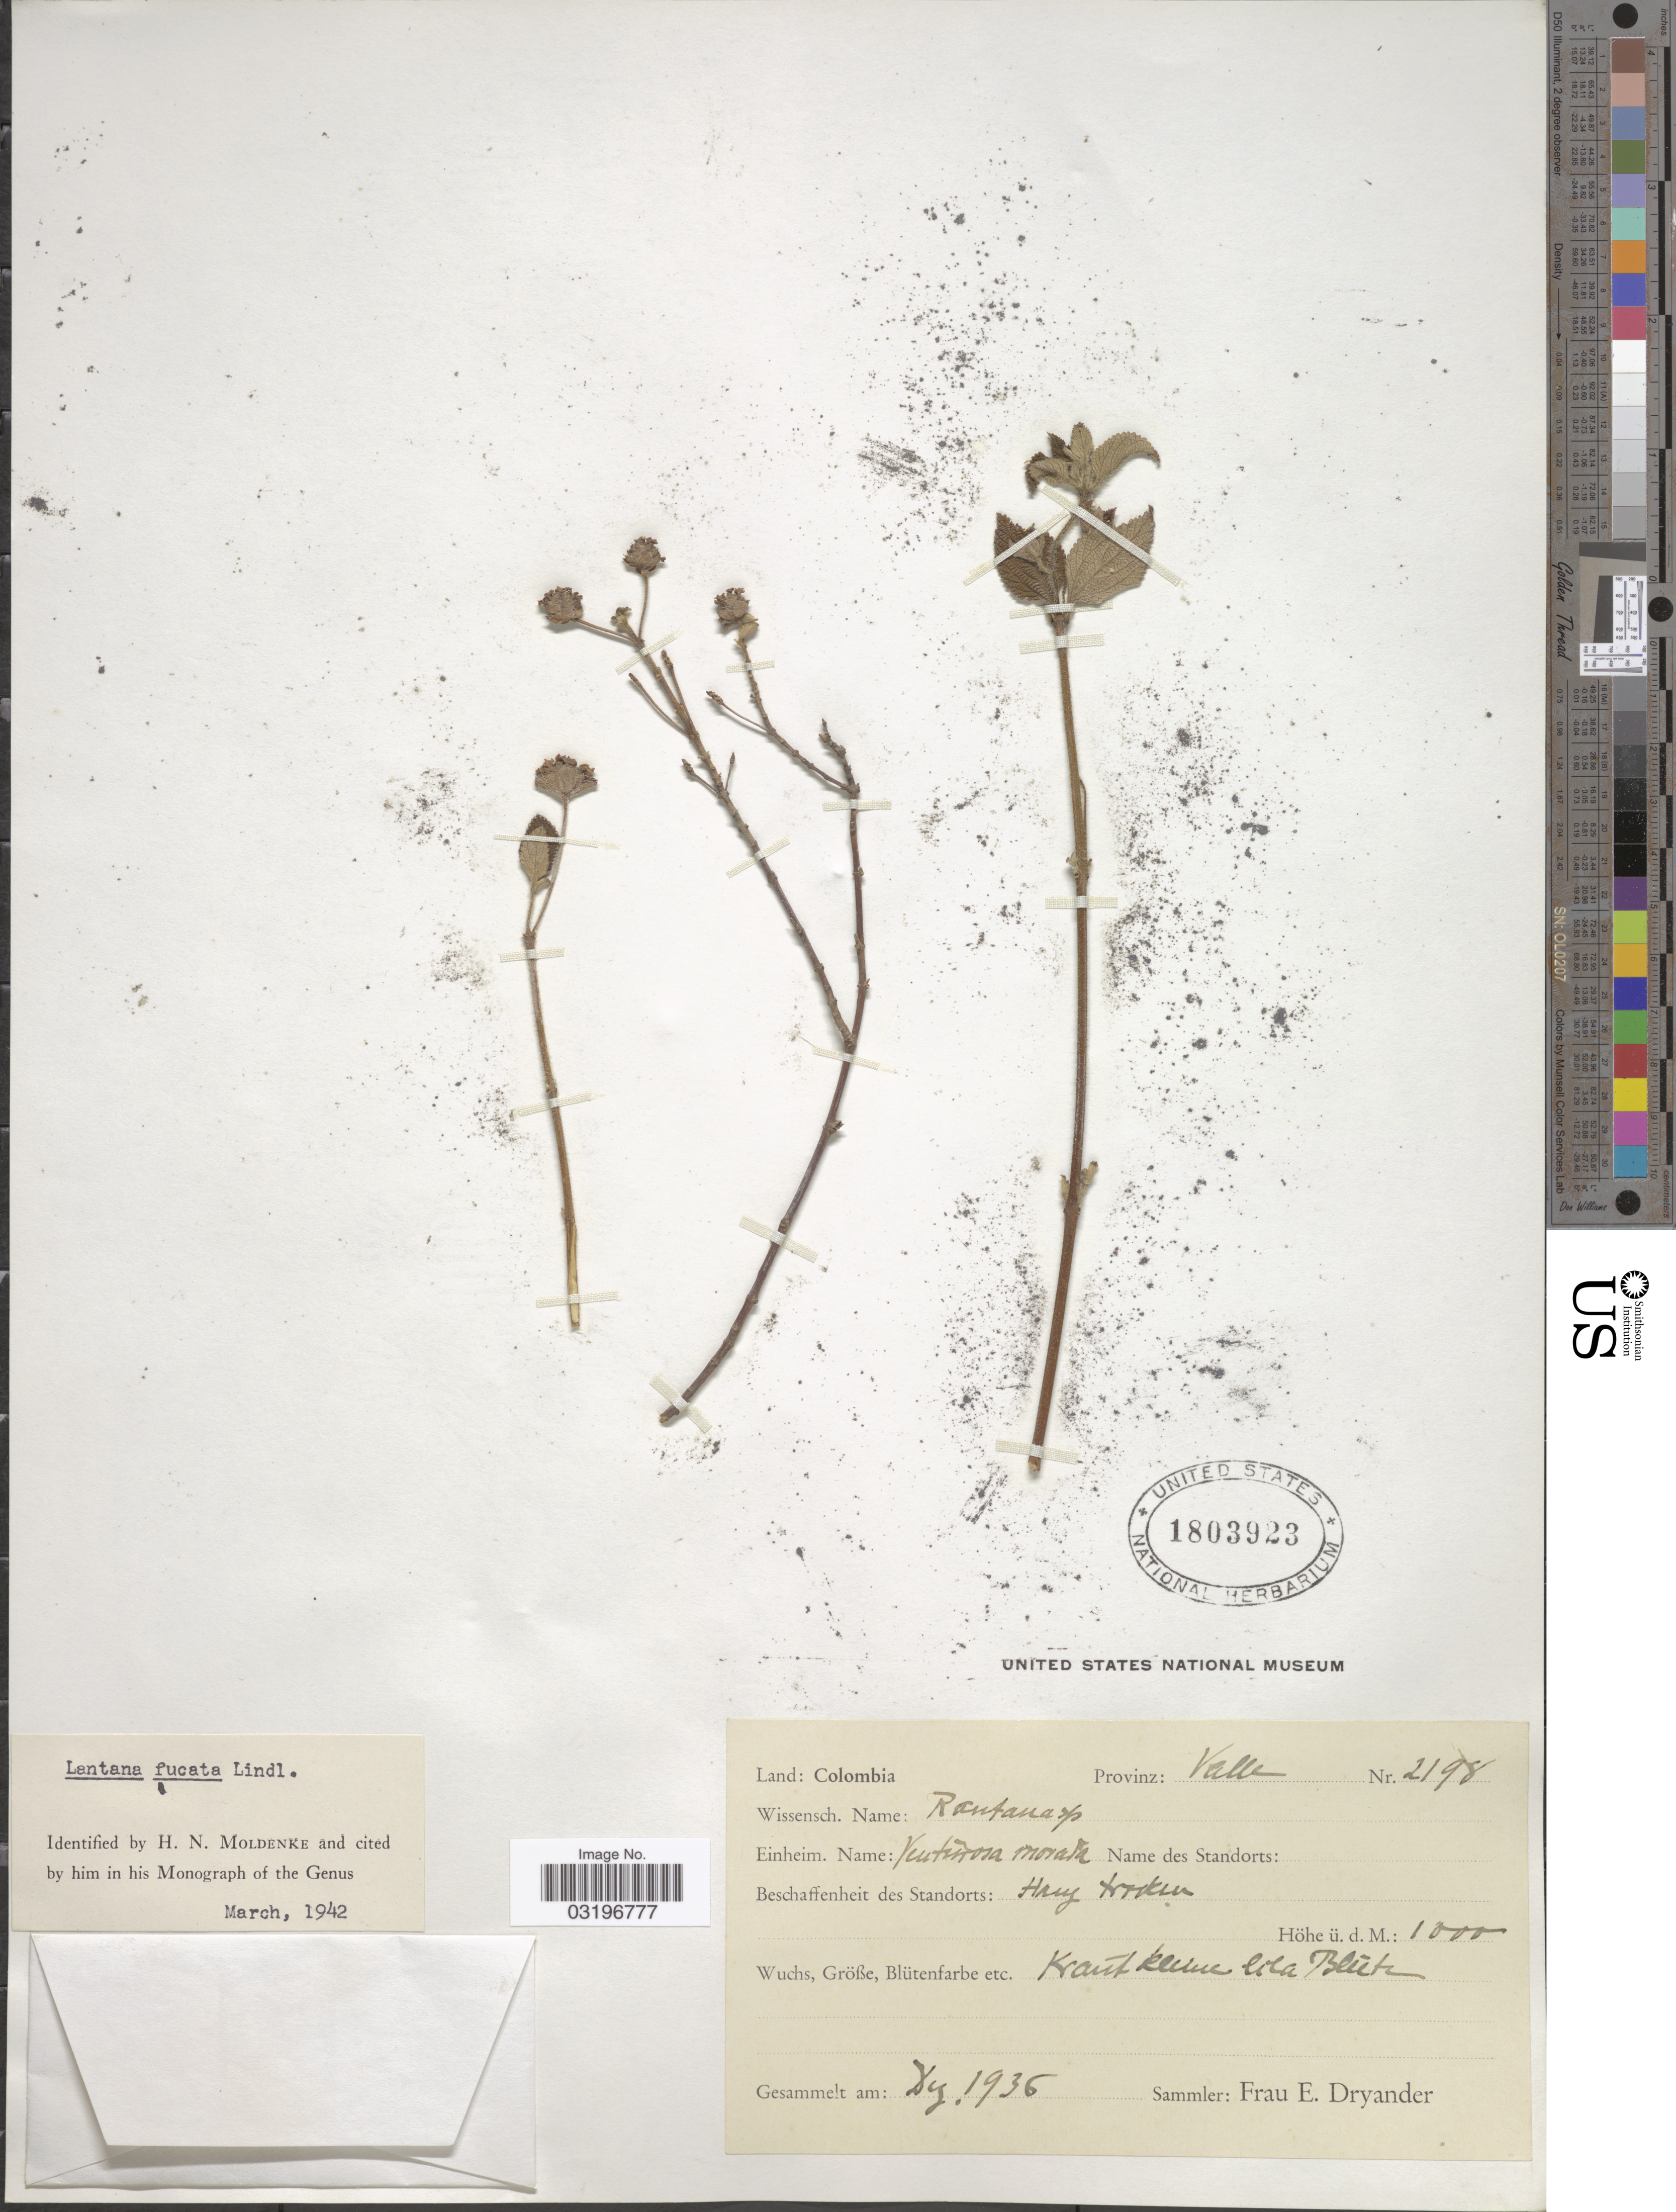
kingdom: Plantae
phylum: Tracheophyta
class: Magnoliopsida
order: Lamiales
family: Verbenaceae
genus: Lantana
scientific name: Lantana fucata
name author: Lindl.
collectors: F. Dryander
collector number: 2198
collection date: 1936-12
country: Colombia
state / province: Valle del Cauca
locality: Valle. Kraut kleine lila Blute.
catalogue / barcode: US 1803923